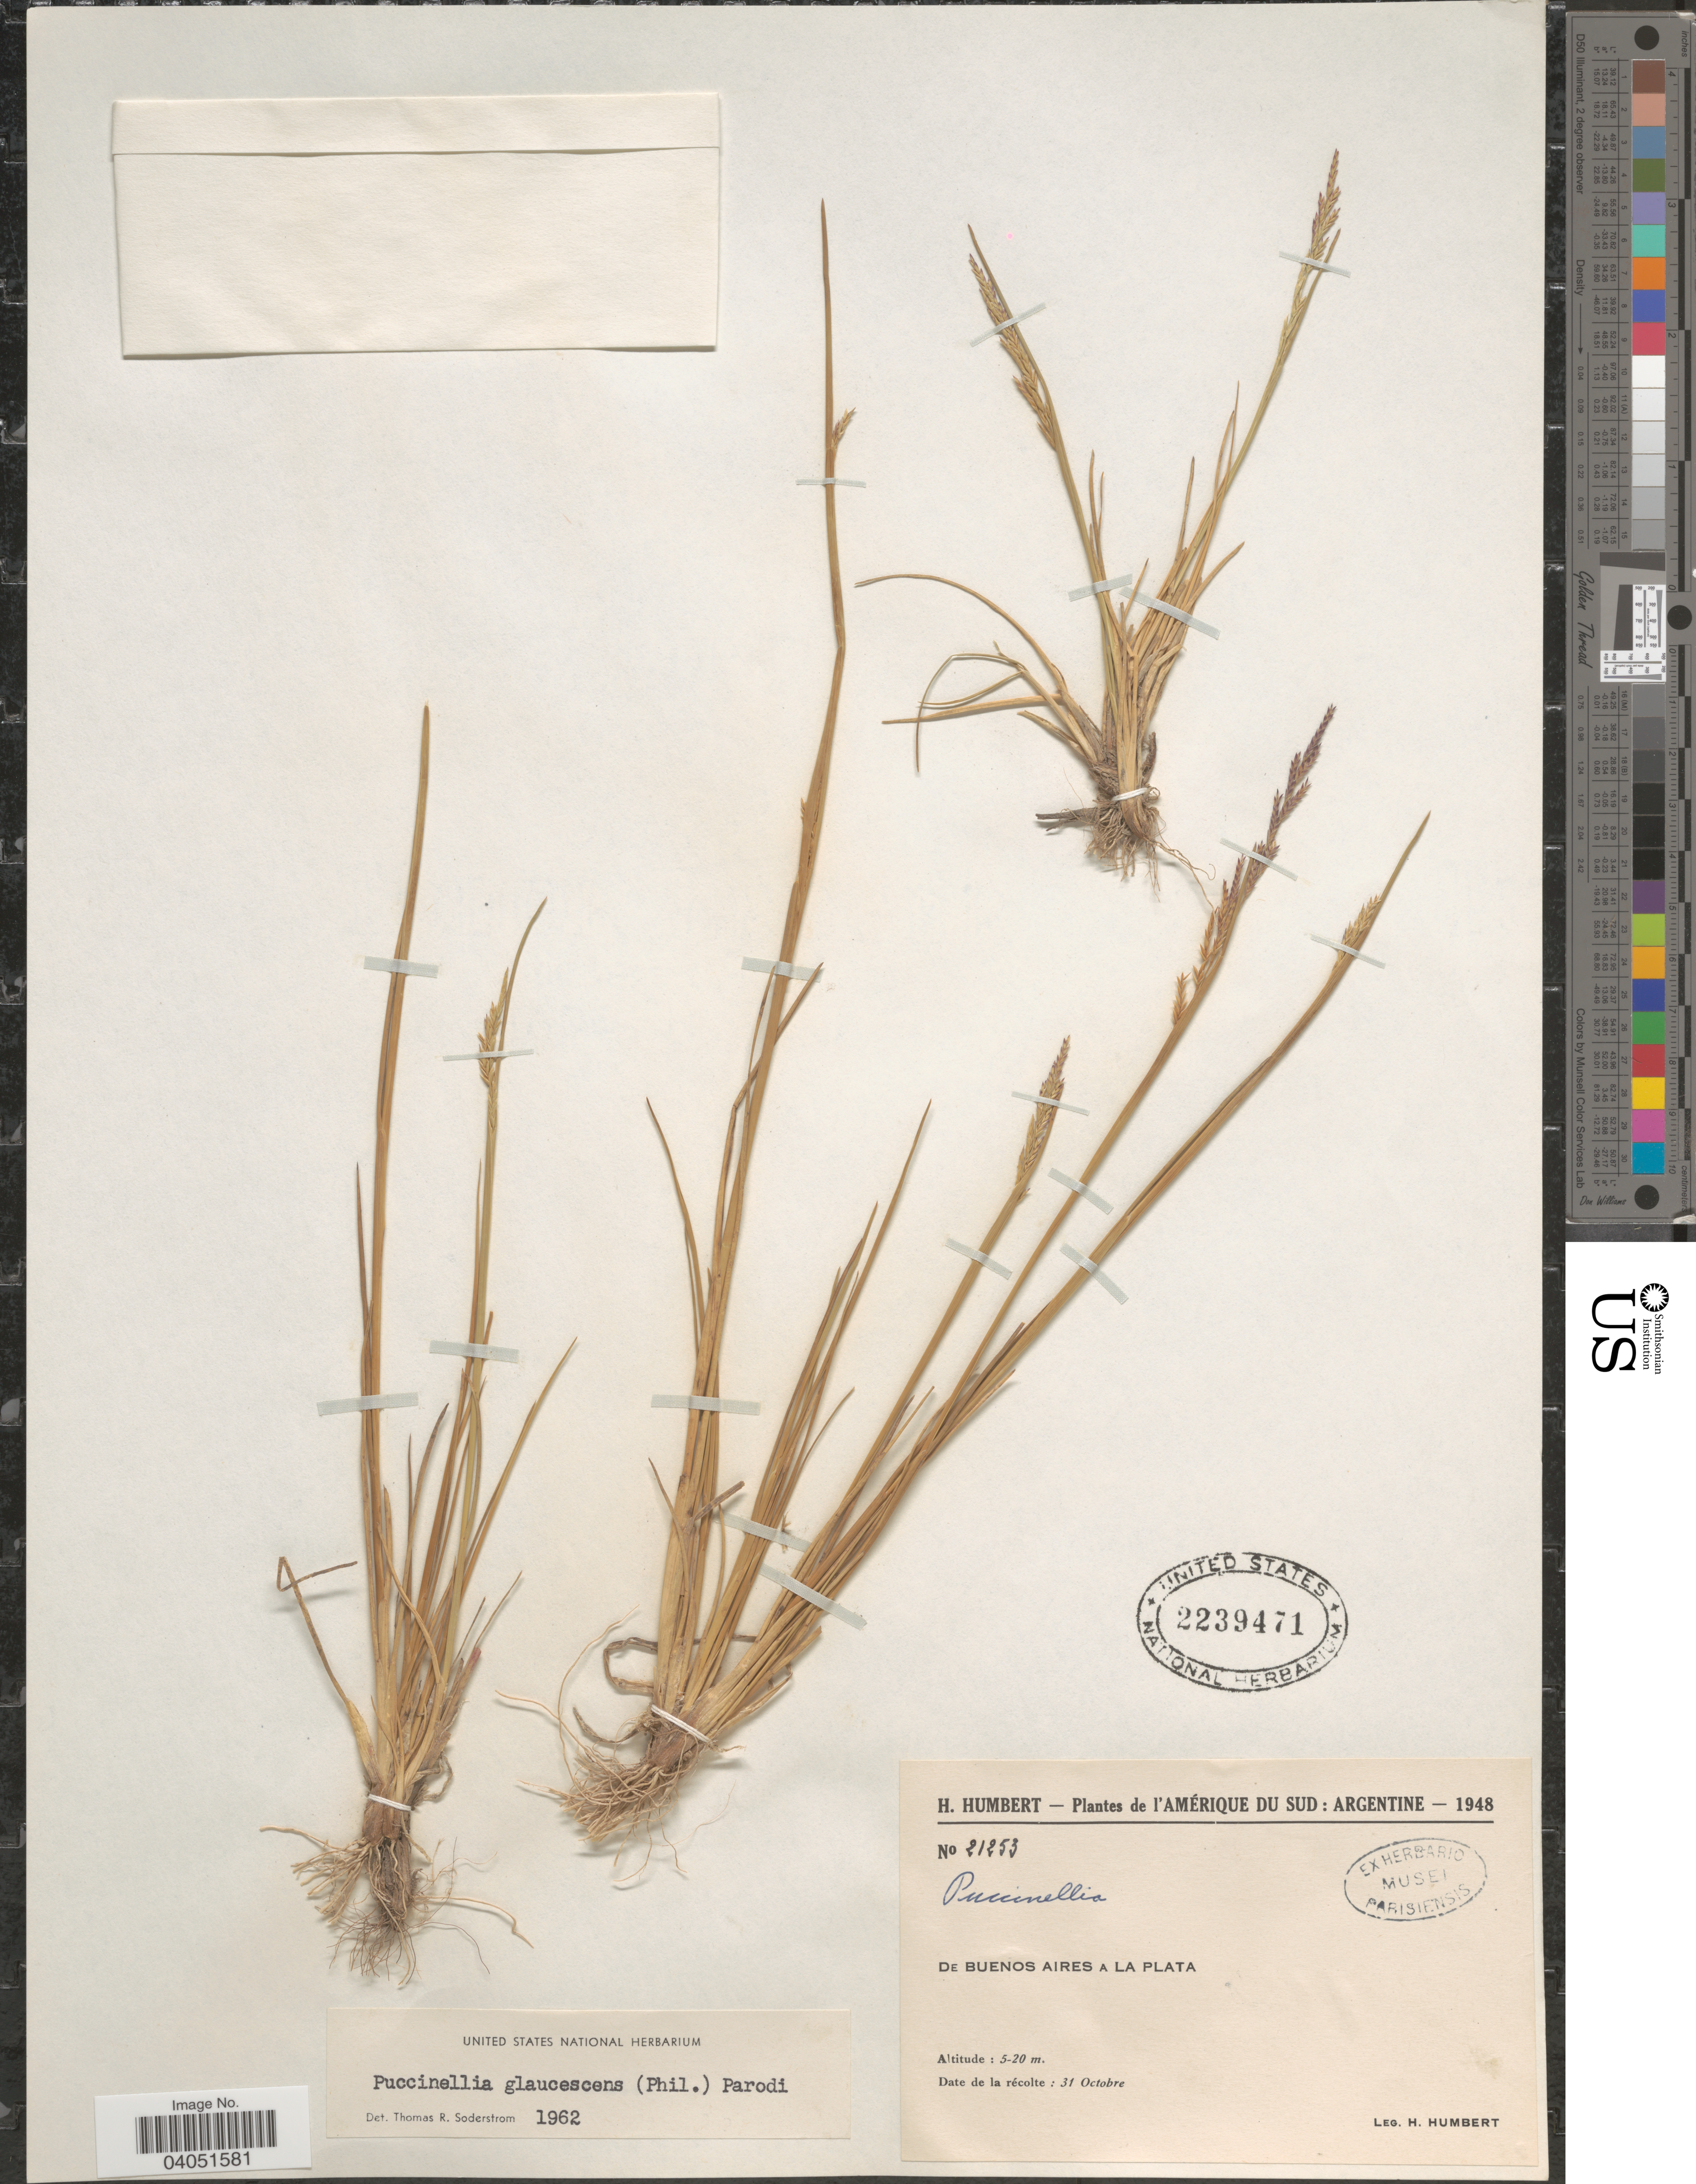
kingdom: Plantae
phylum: Tracheophyta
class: Liliopsida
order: Poales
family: Poaceae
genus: Puccinellia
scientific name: Puccinellia glaucescens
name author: (Phil.) Parodi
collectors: H. Humbert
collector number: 21253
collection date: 1948-10-31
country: Argentina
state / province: Buenos Aires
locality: L'Amérique Du Sud. De Buenos Aires a La Plata.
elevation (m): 5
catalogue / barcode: US 2239471